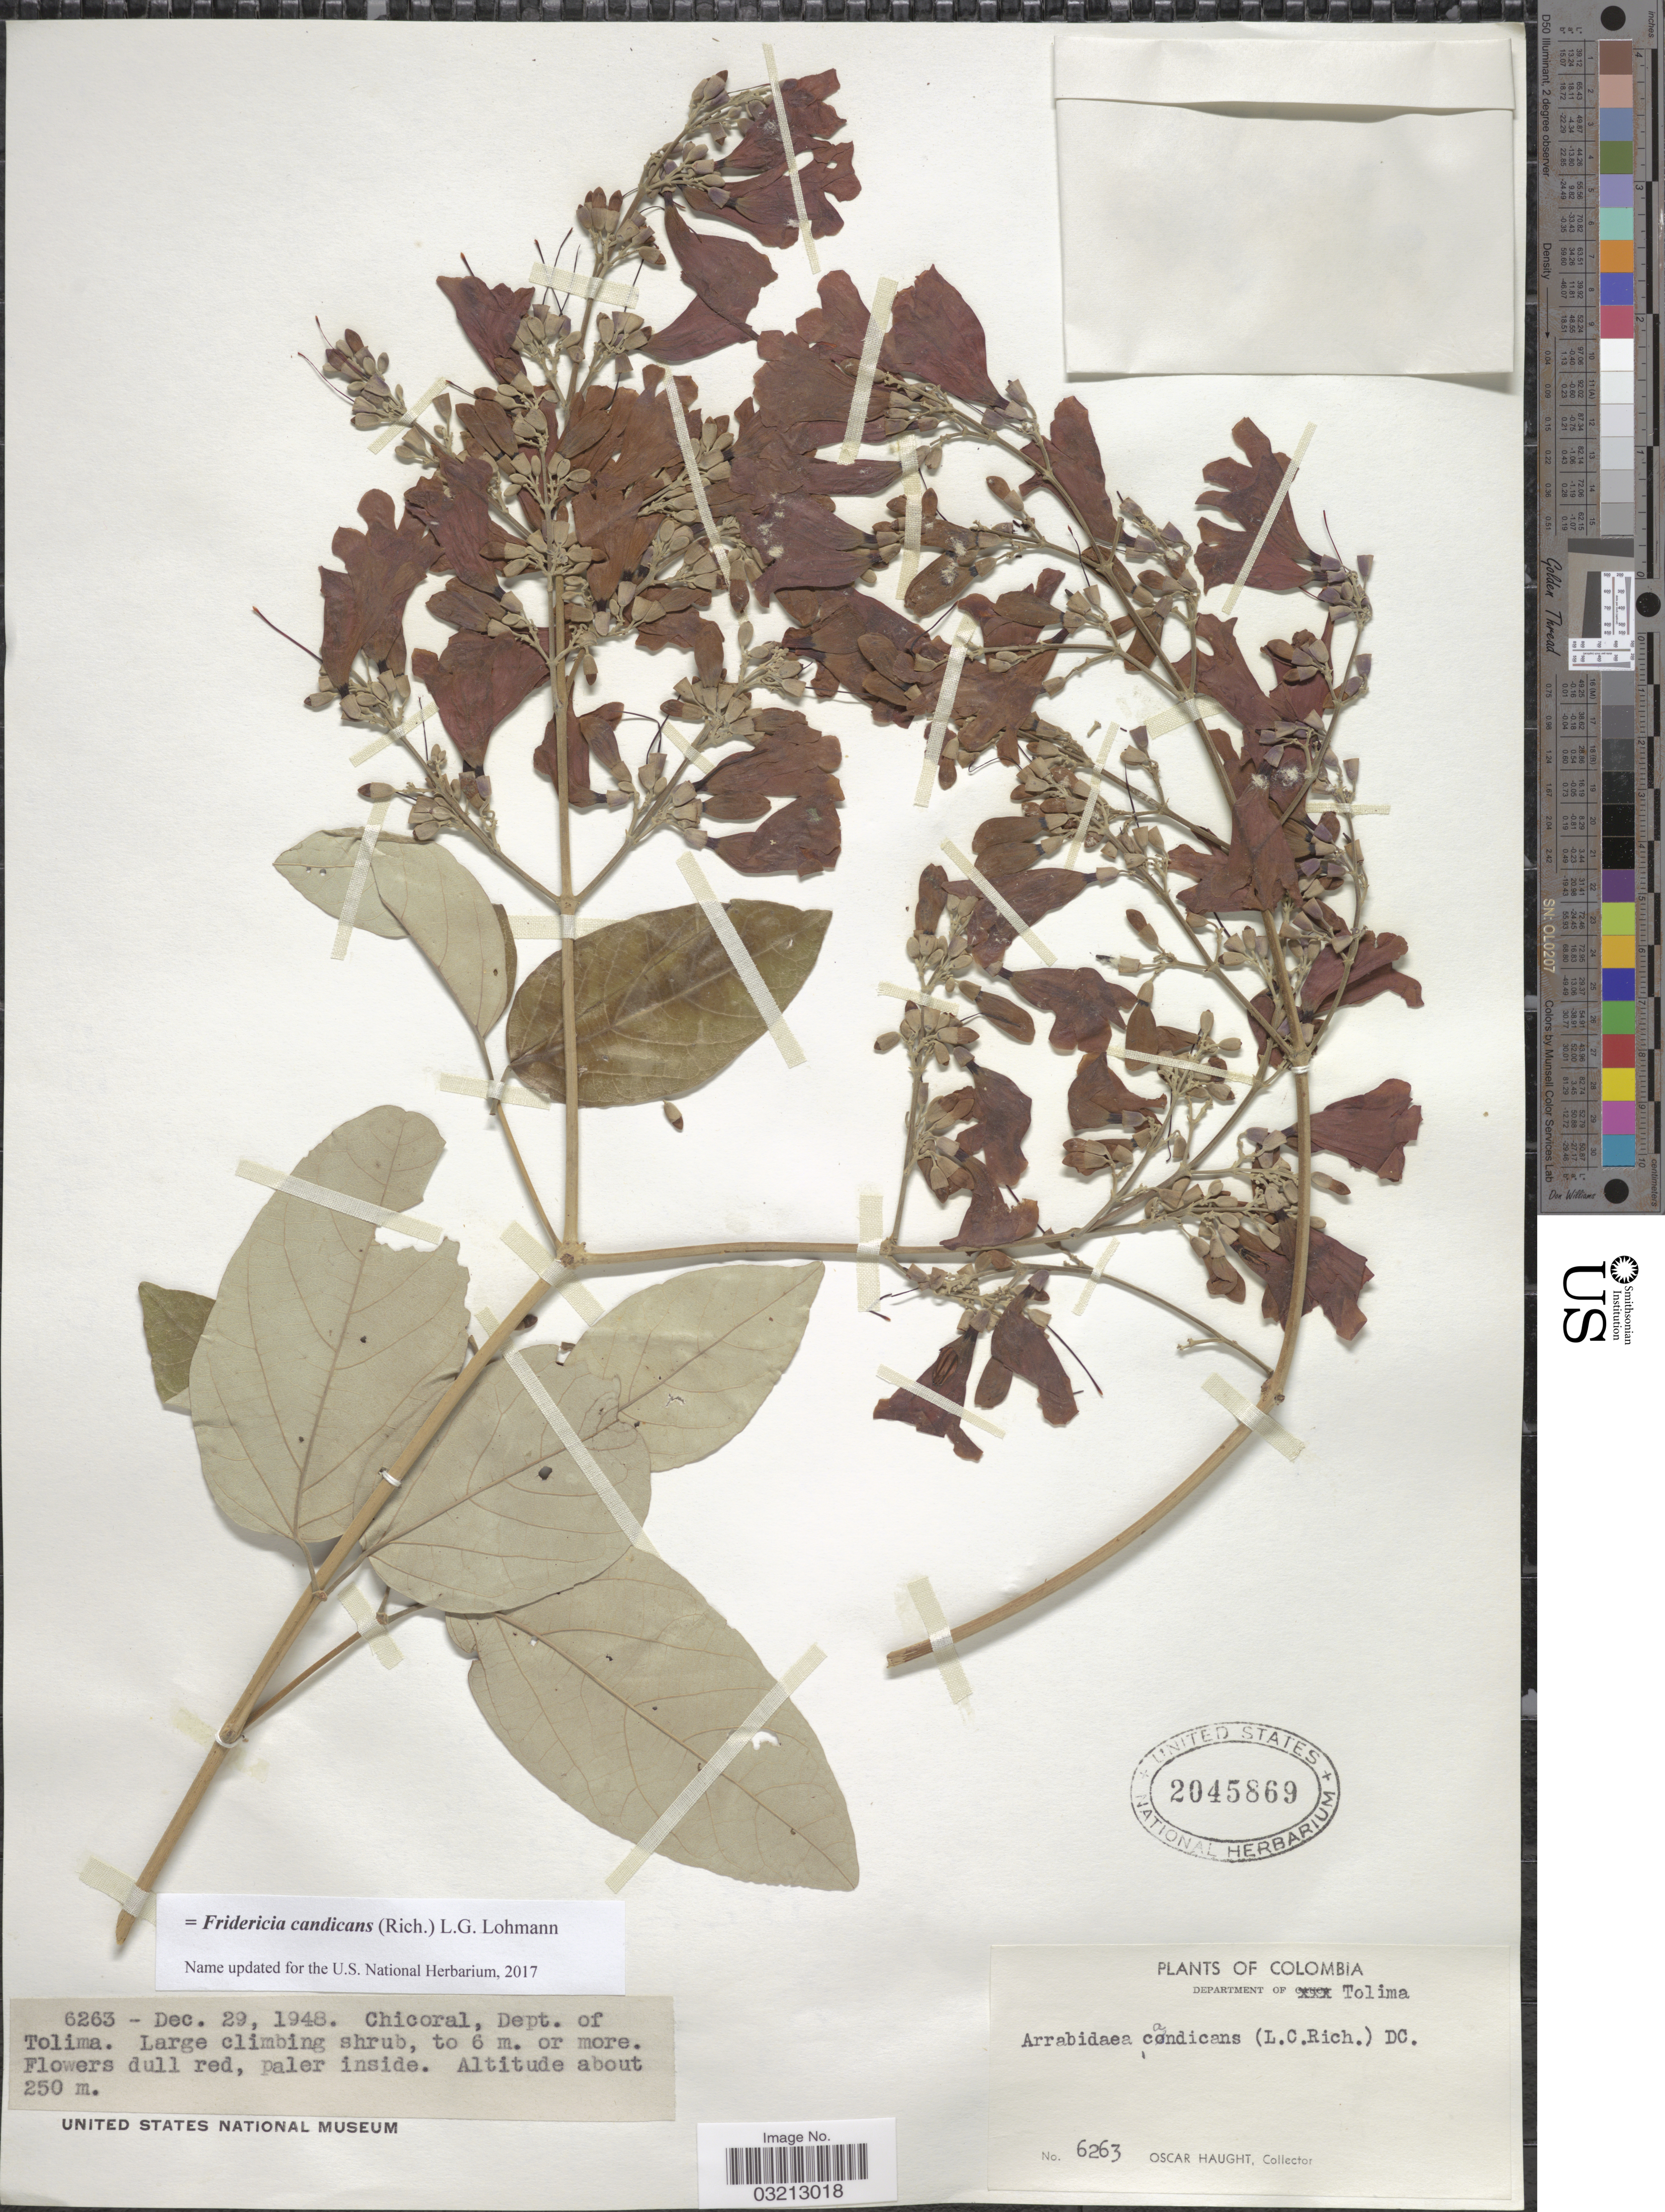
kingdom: Plantae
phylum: Tracheophyta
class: Magnoliopsida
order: Lamiales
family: Bignoniaceae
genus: Fridericia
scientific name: Fridericia candicans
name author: (Rich.) L.G. Lohmann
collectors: O. L. Haught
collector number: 6263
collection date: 1948-12-29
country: Colombia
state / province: Tolima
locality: Chicoral, Dept. of Tolima.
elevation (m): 250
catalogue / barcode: US 2045869